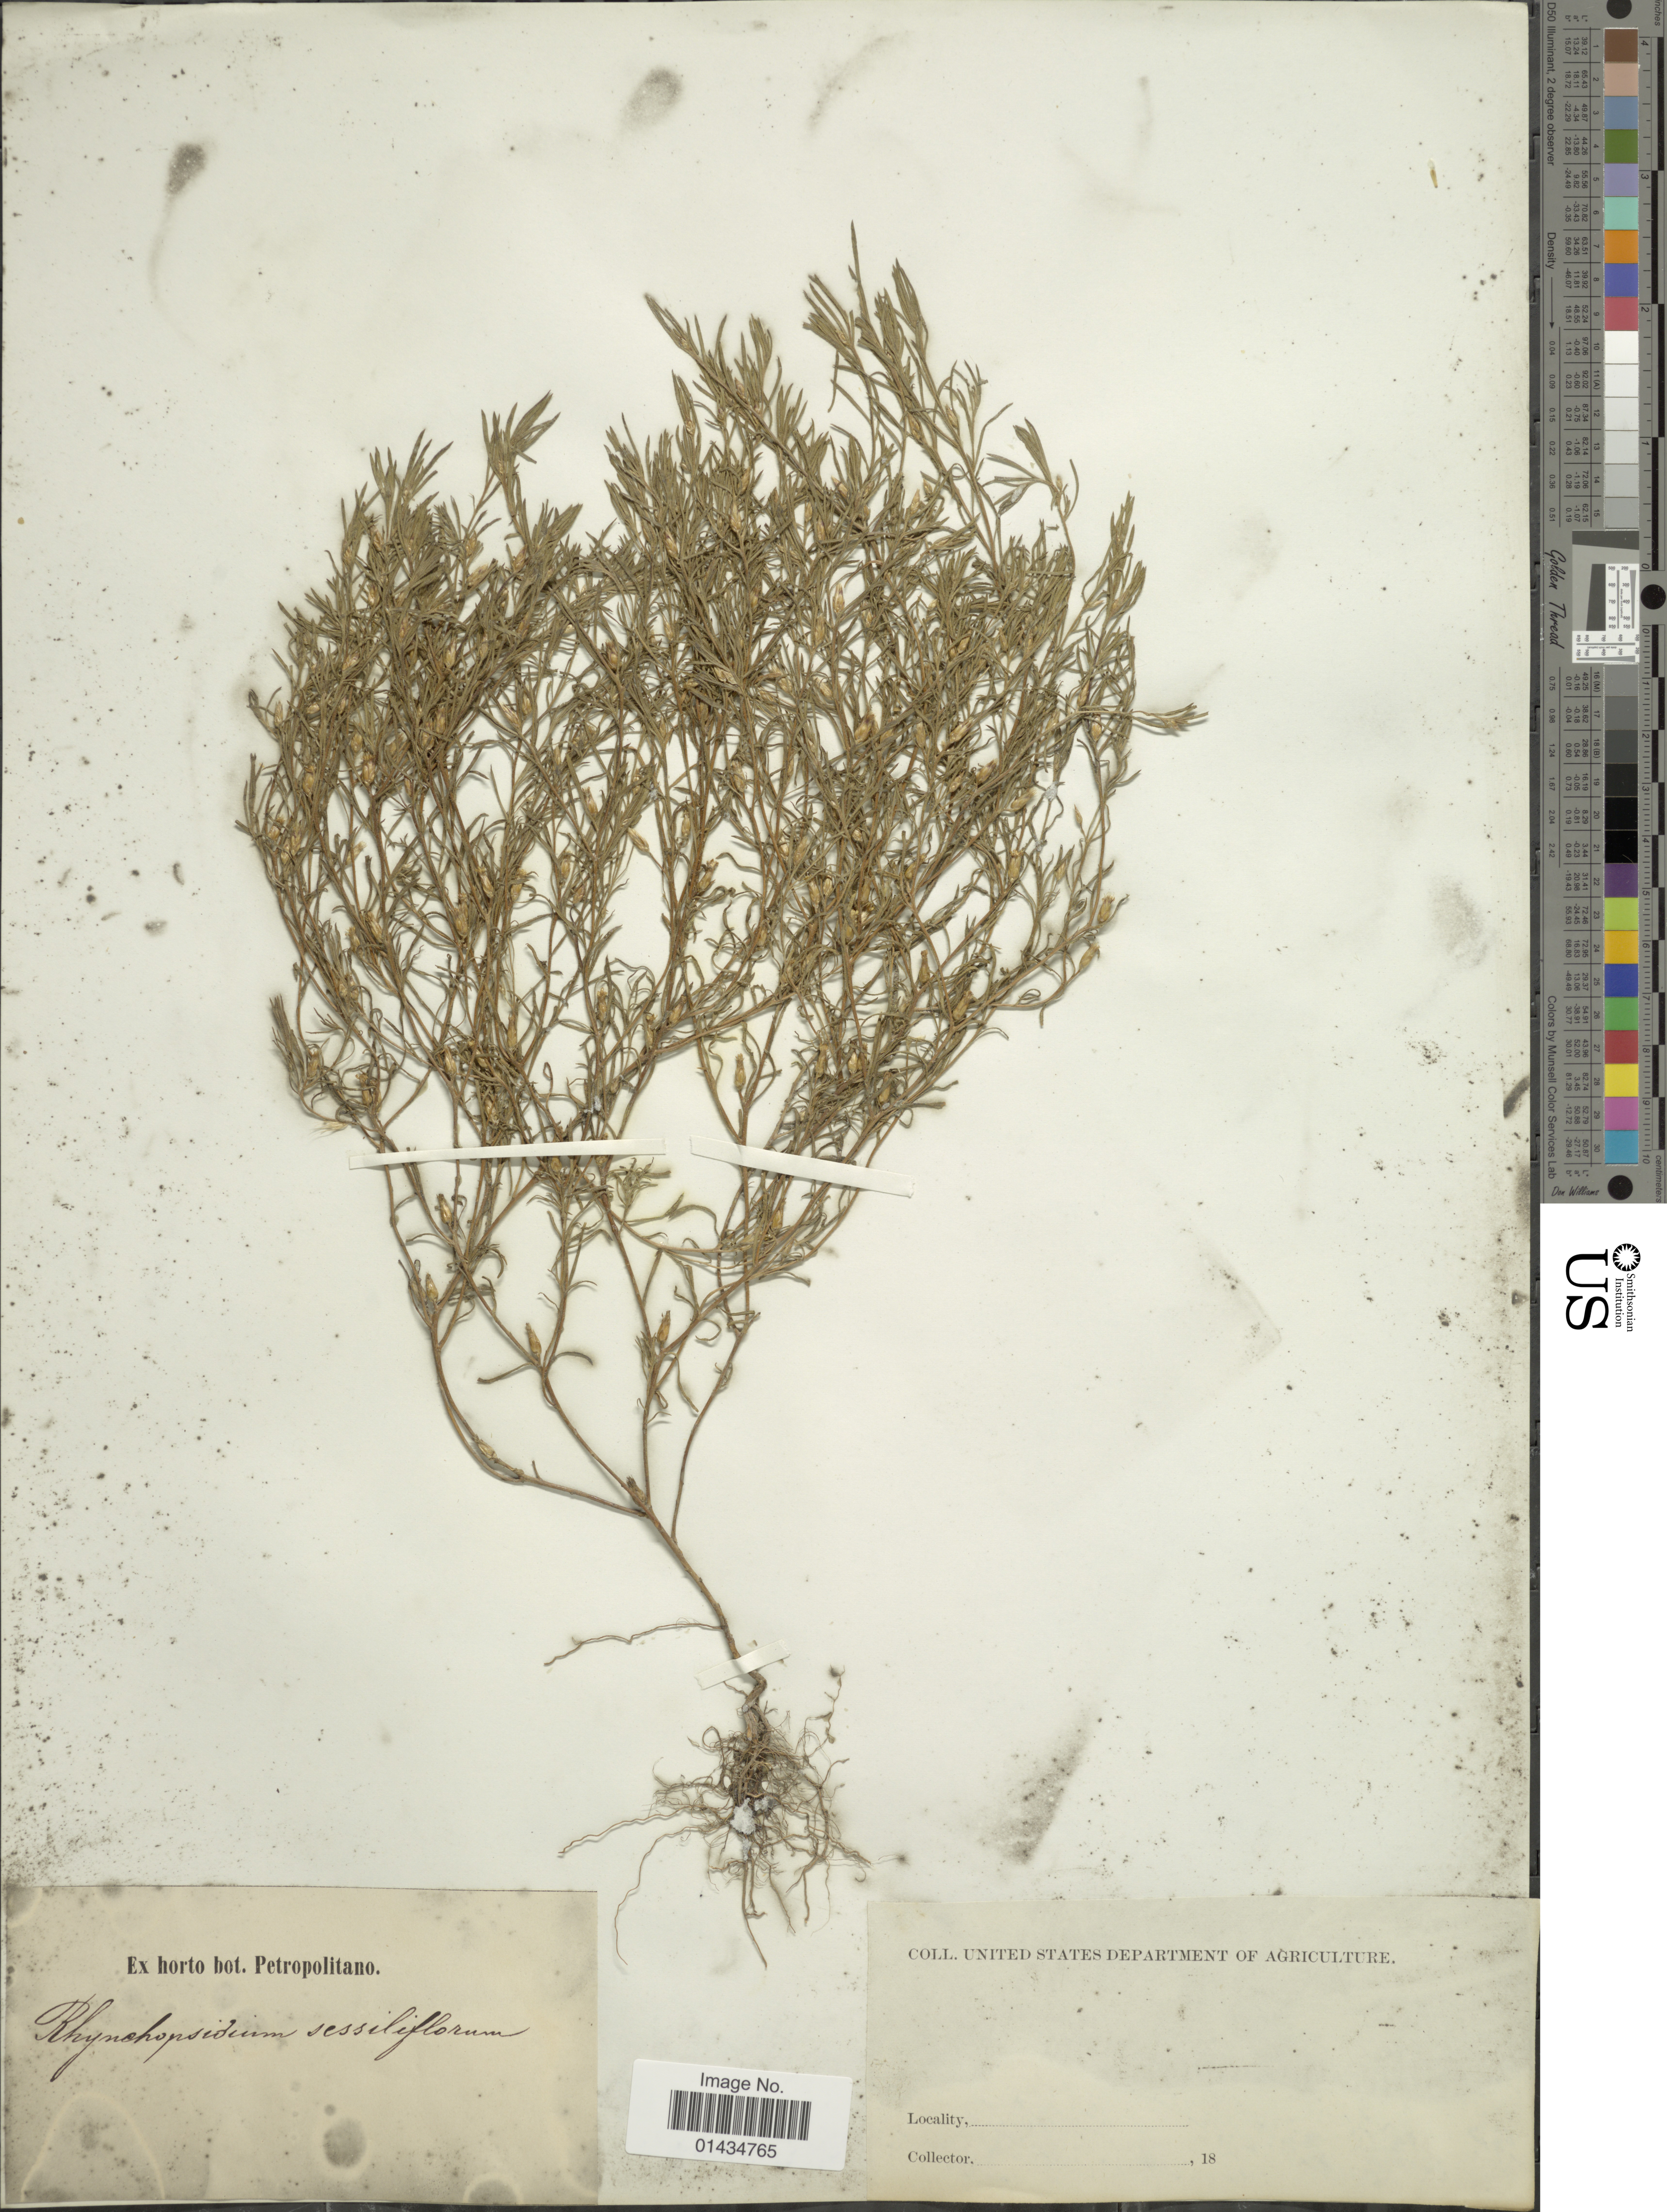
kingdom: Plantae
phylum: Tracheophyta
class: Magnoliopsida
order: Asterales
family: Asteraceae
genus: Relhania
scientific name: Relhania sessiflora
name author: Thunb.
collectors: ex Horto Bot. Petropolitano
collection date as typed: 18